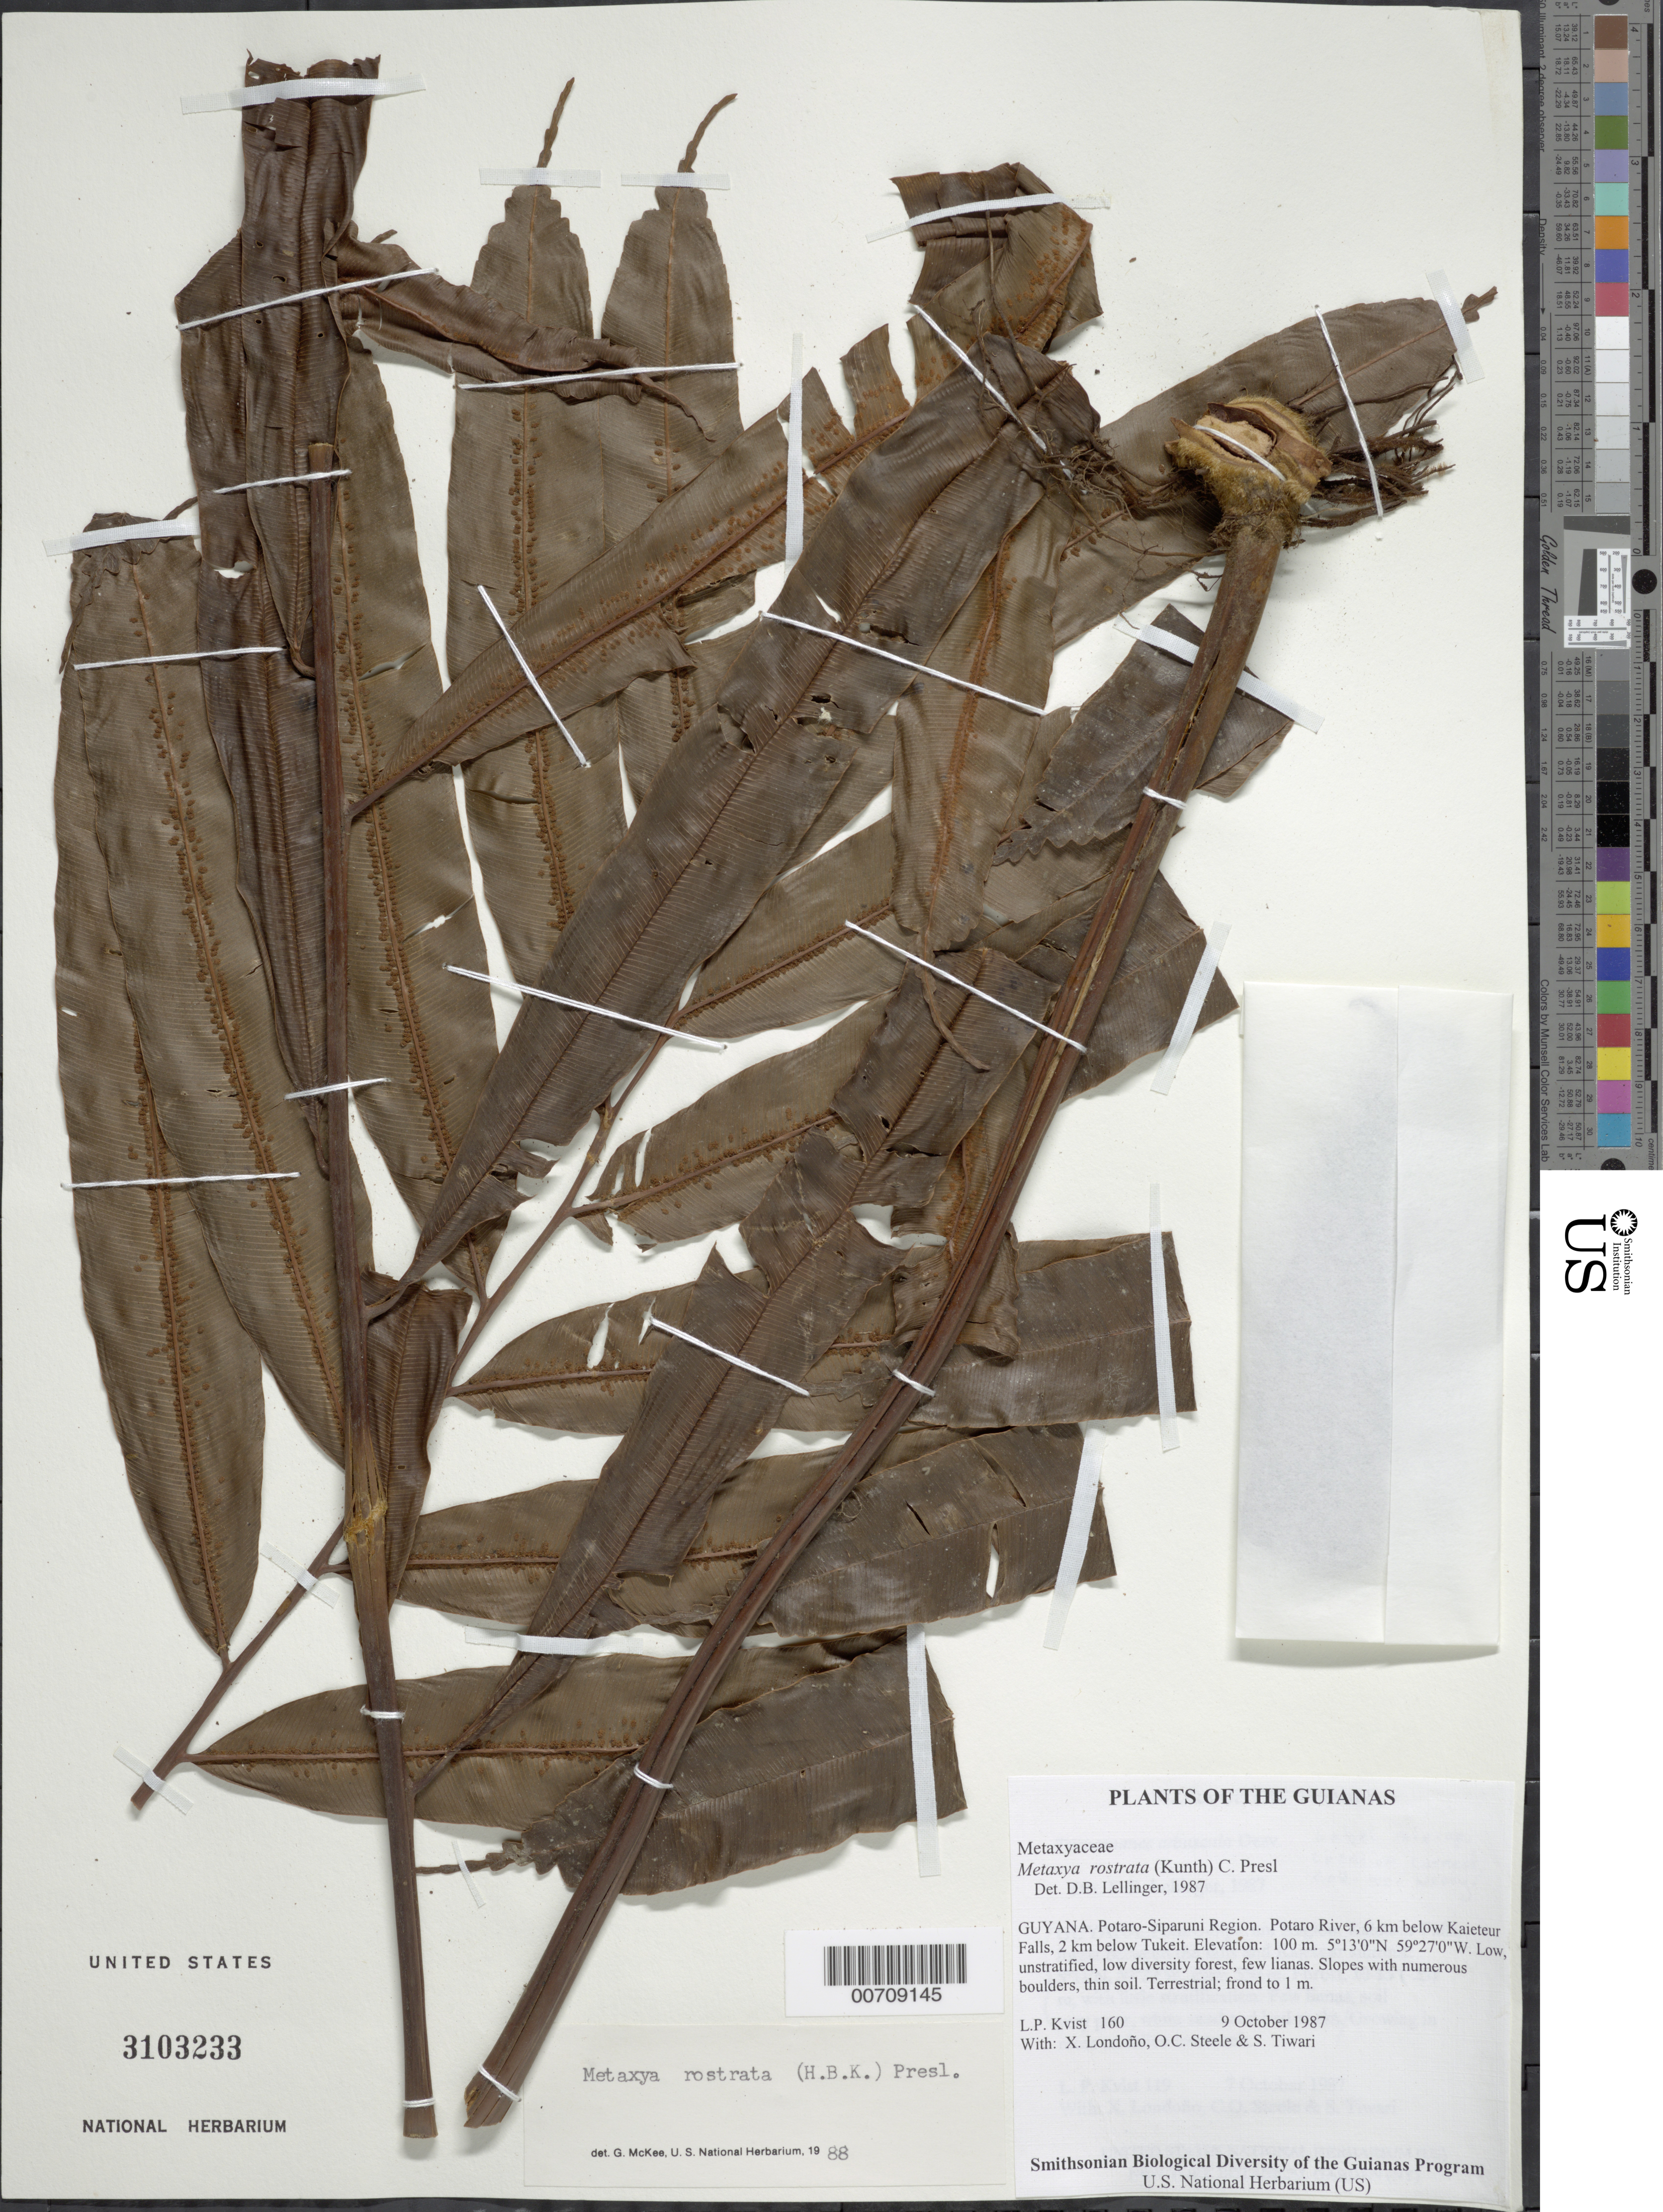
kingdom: Plantae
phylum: Tracheophyta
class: Polypodiopsida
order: Cyatheales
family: Metaxyaceae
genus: Metaxya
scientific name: Metaxya rostrata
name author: (Kunth) C. Presl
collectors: L. P. Kvist, X. Londoño, O. C. Steele & S. Tiwari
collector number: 160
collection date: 1987-10-09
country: Guyana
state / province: Potaro-Siparuni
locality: Potaro-Siparuni Region. Potari River, 6 km below Kaieteur Falls, 2 km below Tukeit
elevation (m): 100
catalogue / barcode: US 3103233